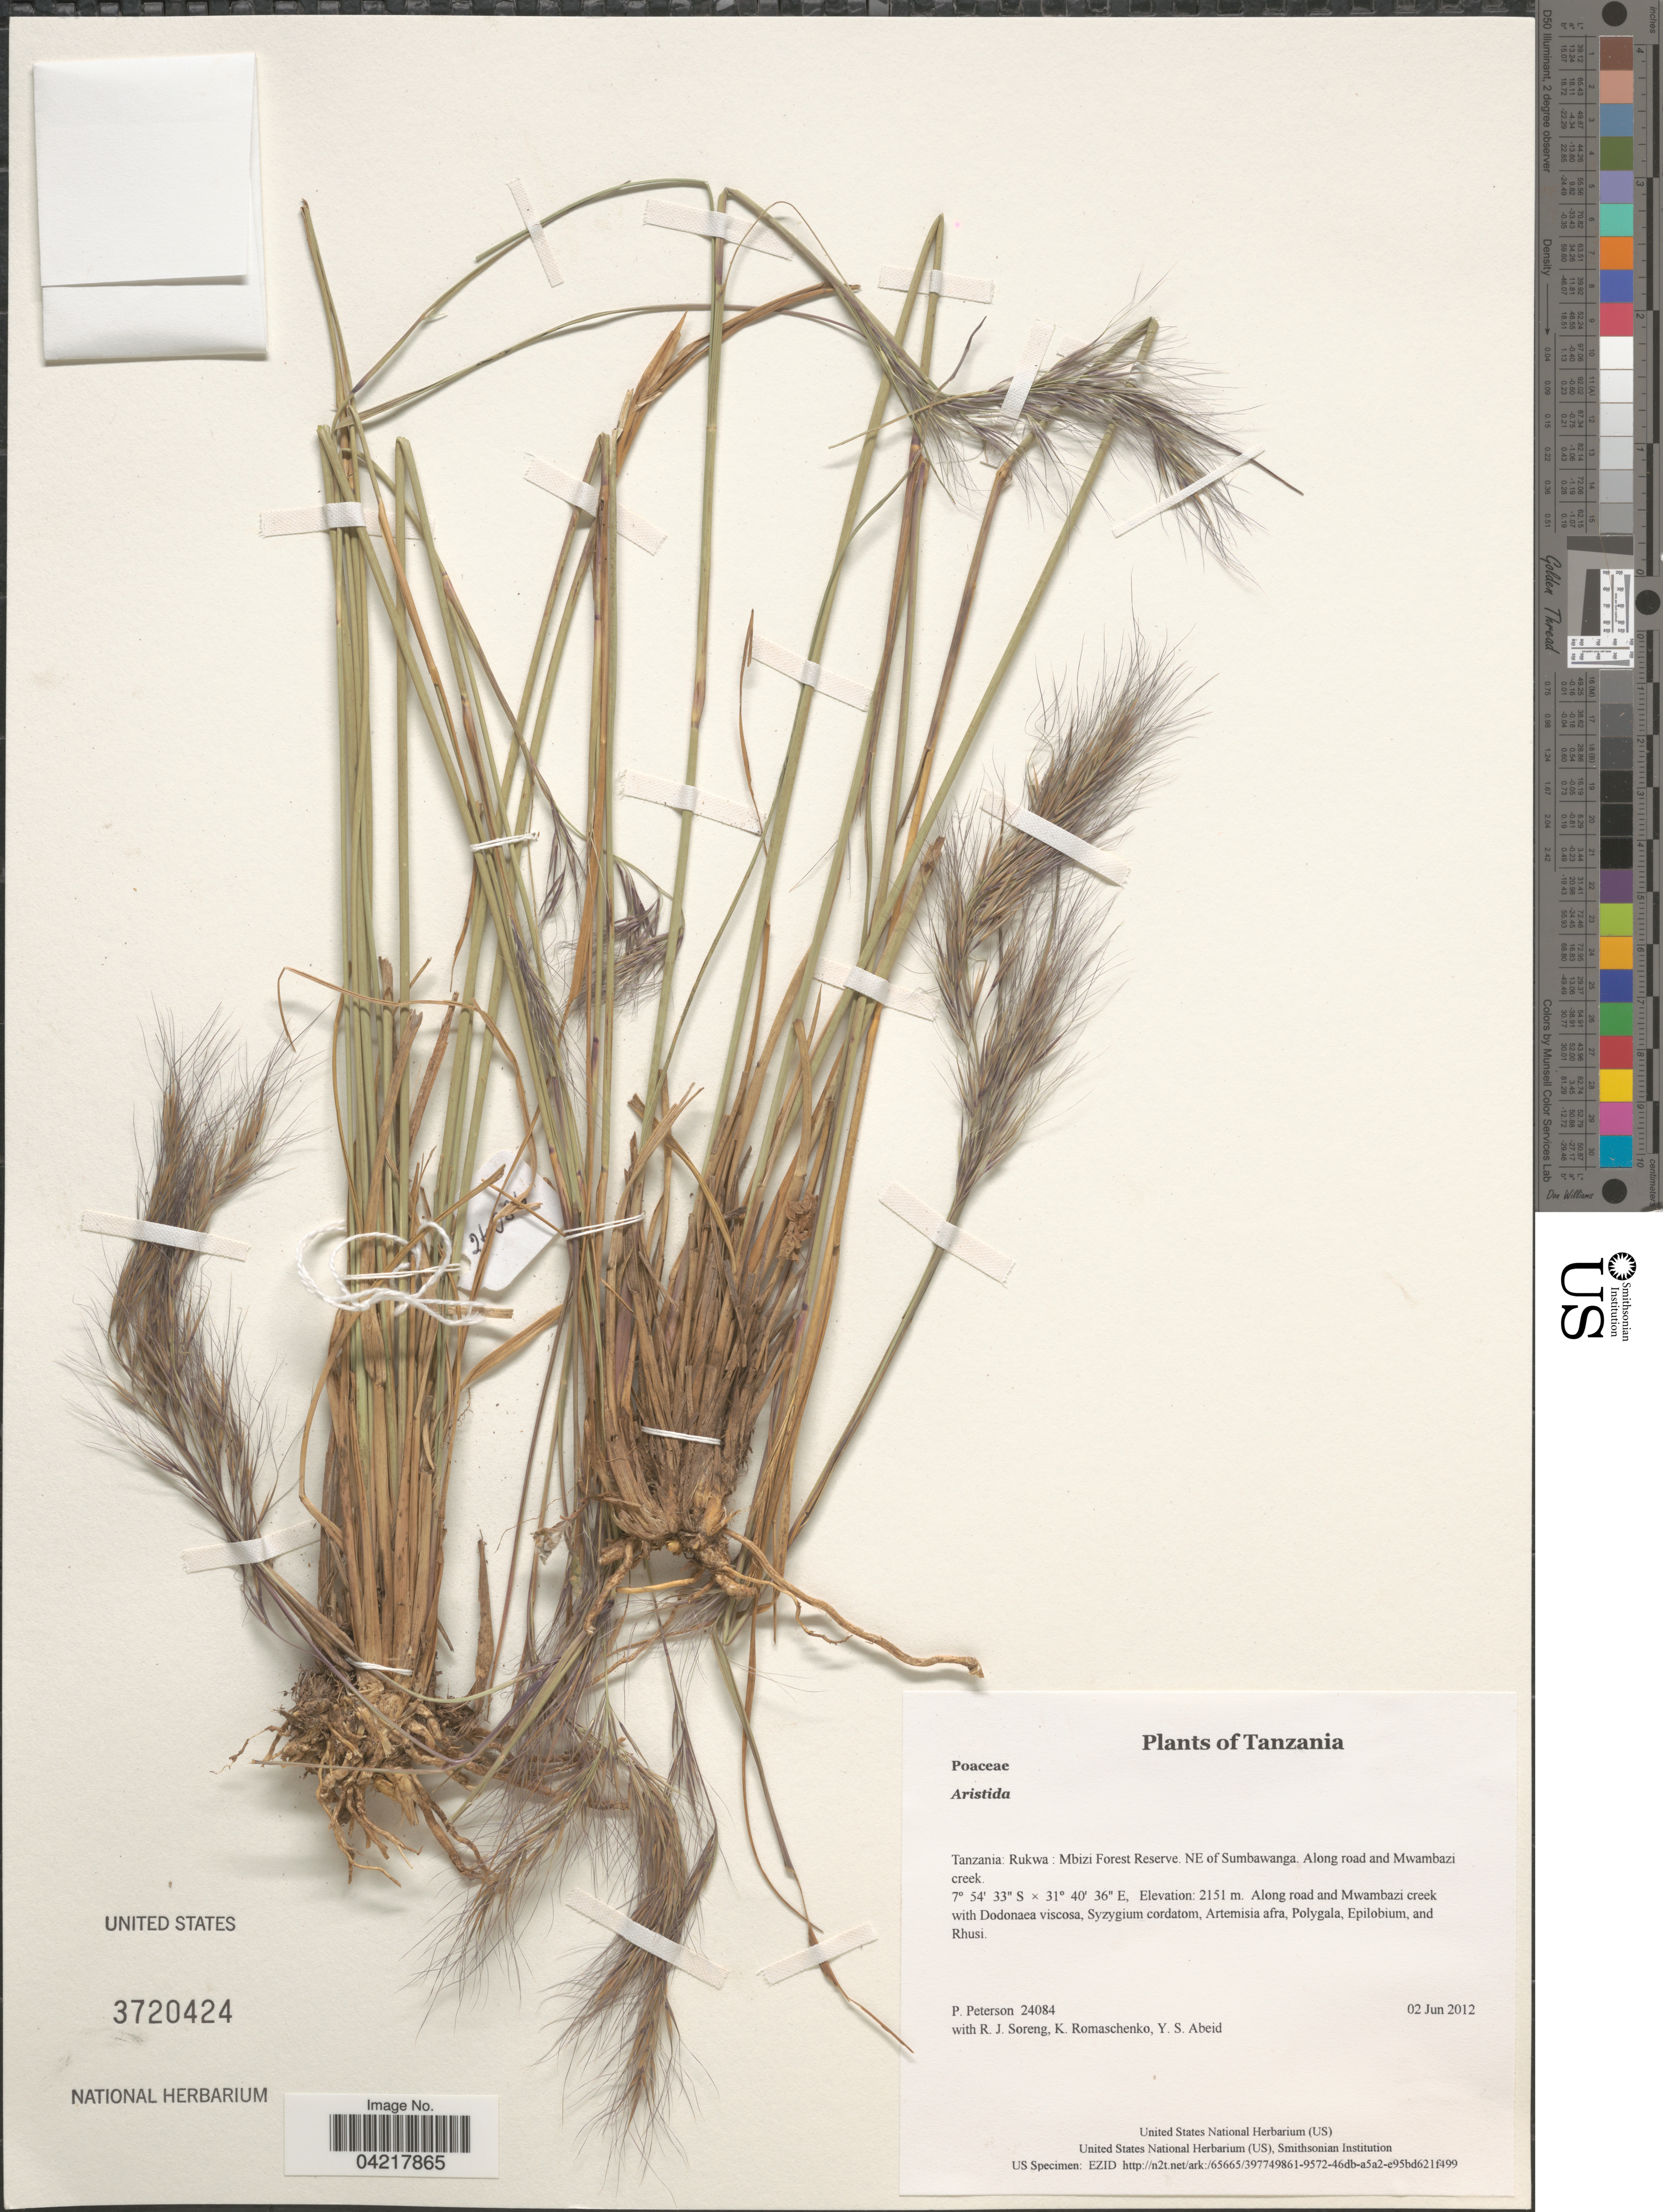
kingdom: Plantae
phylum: Tracheophyta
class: Liliopsida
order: Poales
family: Poaceae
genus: Aristida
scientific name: Aristida sp.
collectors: P. Peterson, R. J. Soreng, K. Romaschenko & Y. Abeid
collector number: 24084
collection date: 2012-06-02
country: Tanzania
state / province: Rukwa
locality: Mbizi Forest Reserve. NE of Sumbawanga. Along road and Mwambazi creek. Along road and Mwambazi creek.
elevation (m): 2151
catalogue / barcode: US 3720424